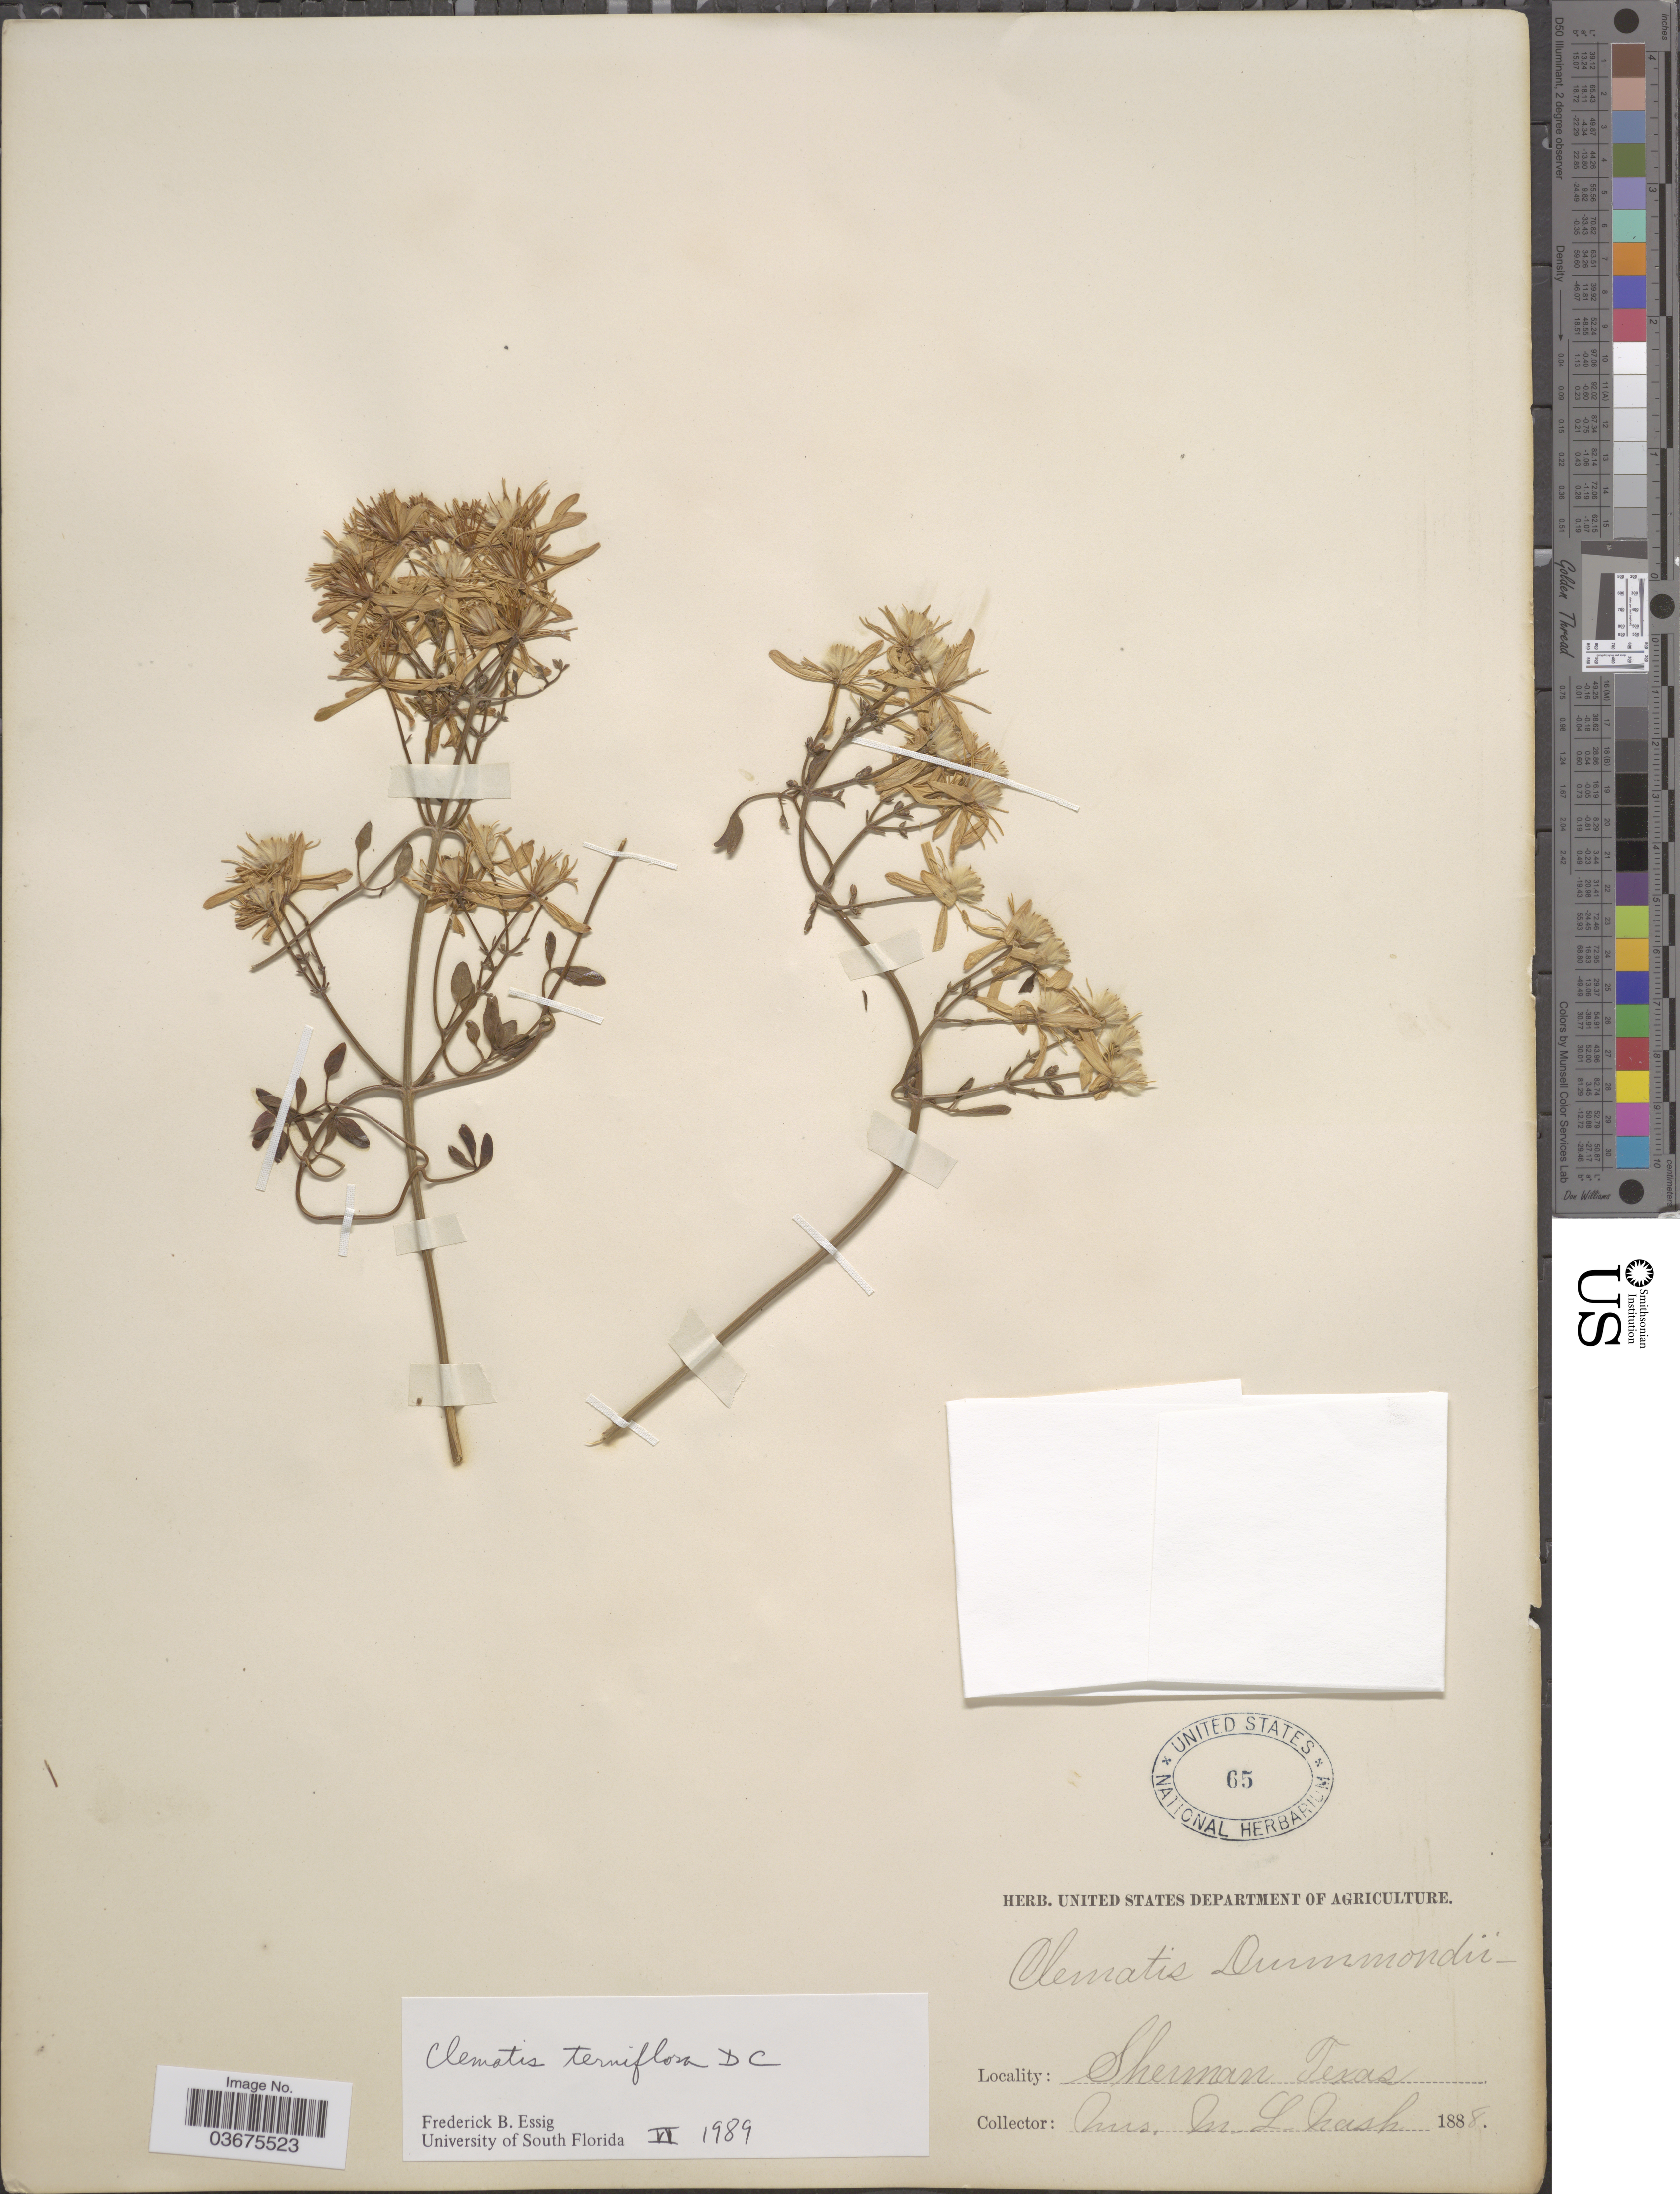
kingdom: Plantae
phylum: Tracheophyta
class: Magnoliopsida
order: Ranunculales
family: Ranunculaceae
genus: Clematis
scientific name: Clematis terniflora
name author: DC.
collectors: M. L. Nash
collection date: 1888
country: United States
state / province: Texas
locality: Sherman.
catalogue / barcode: US 65